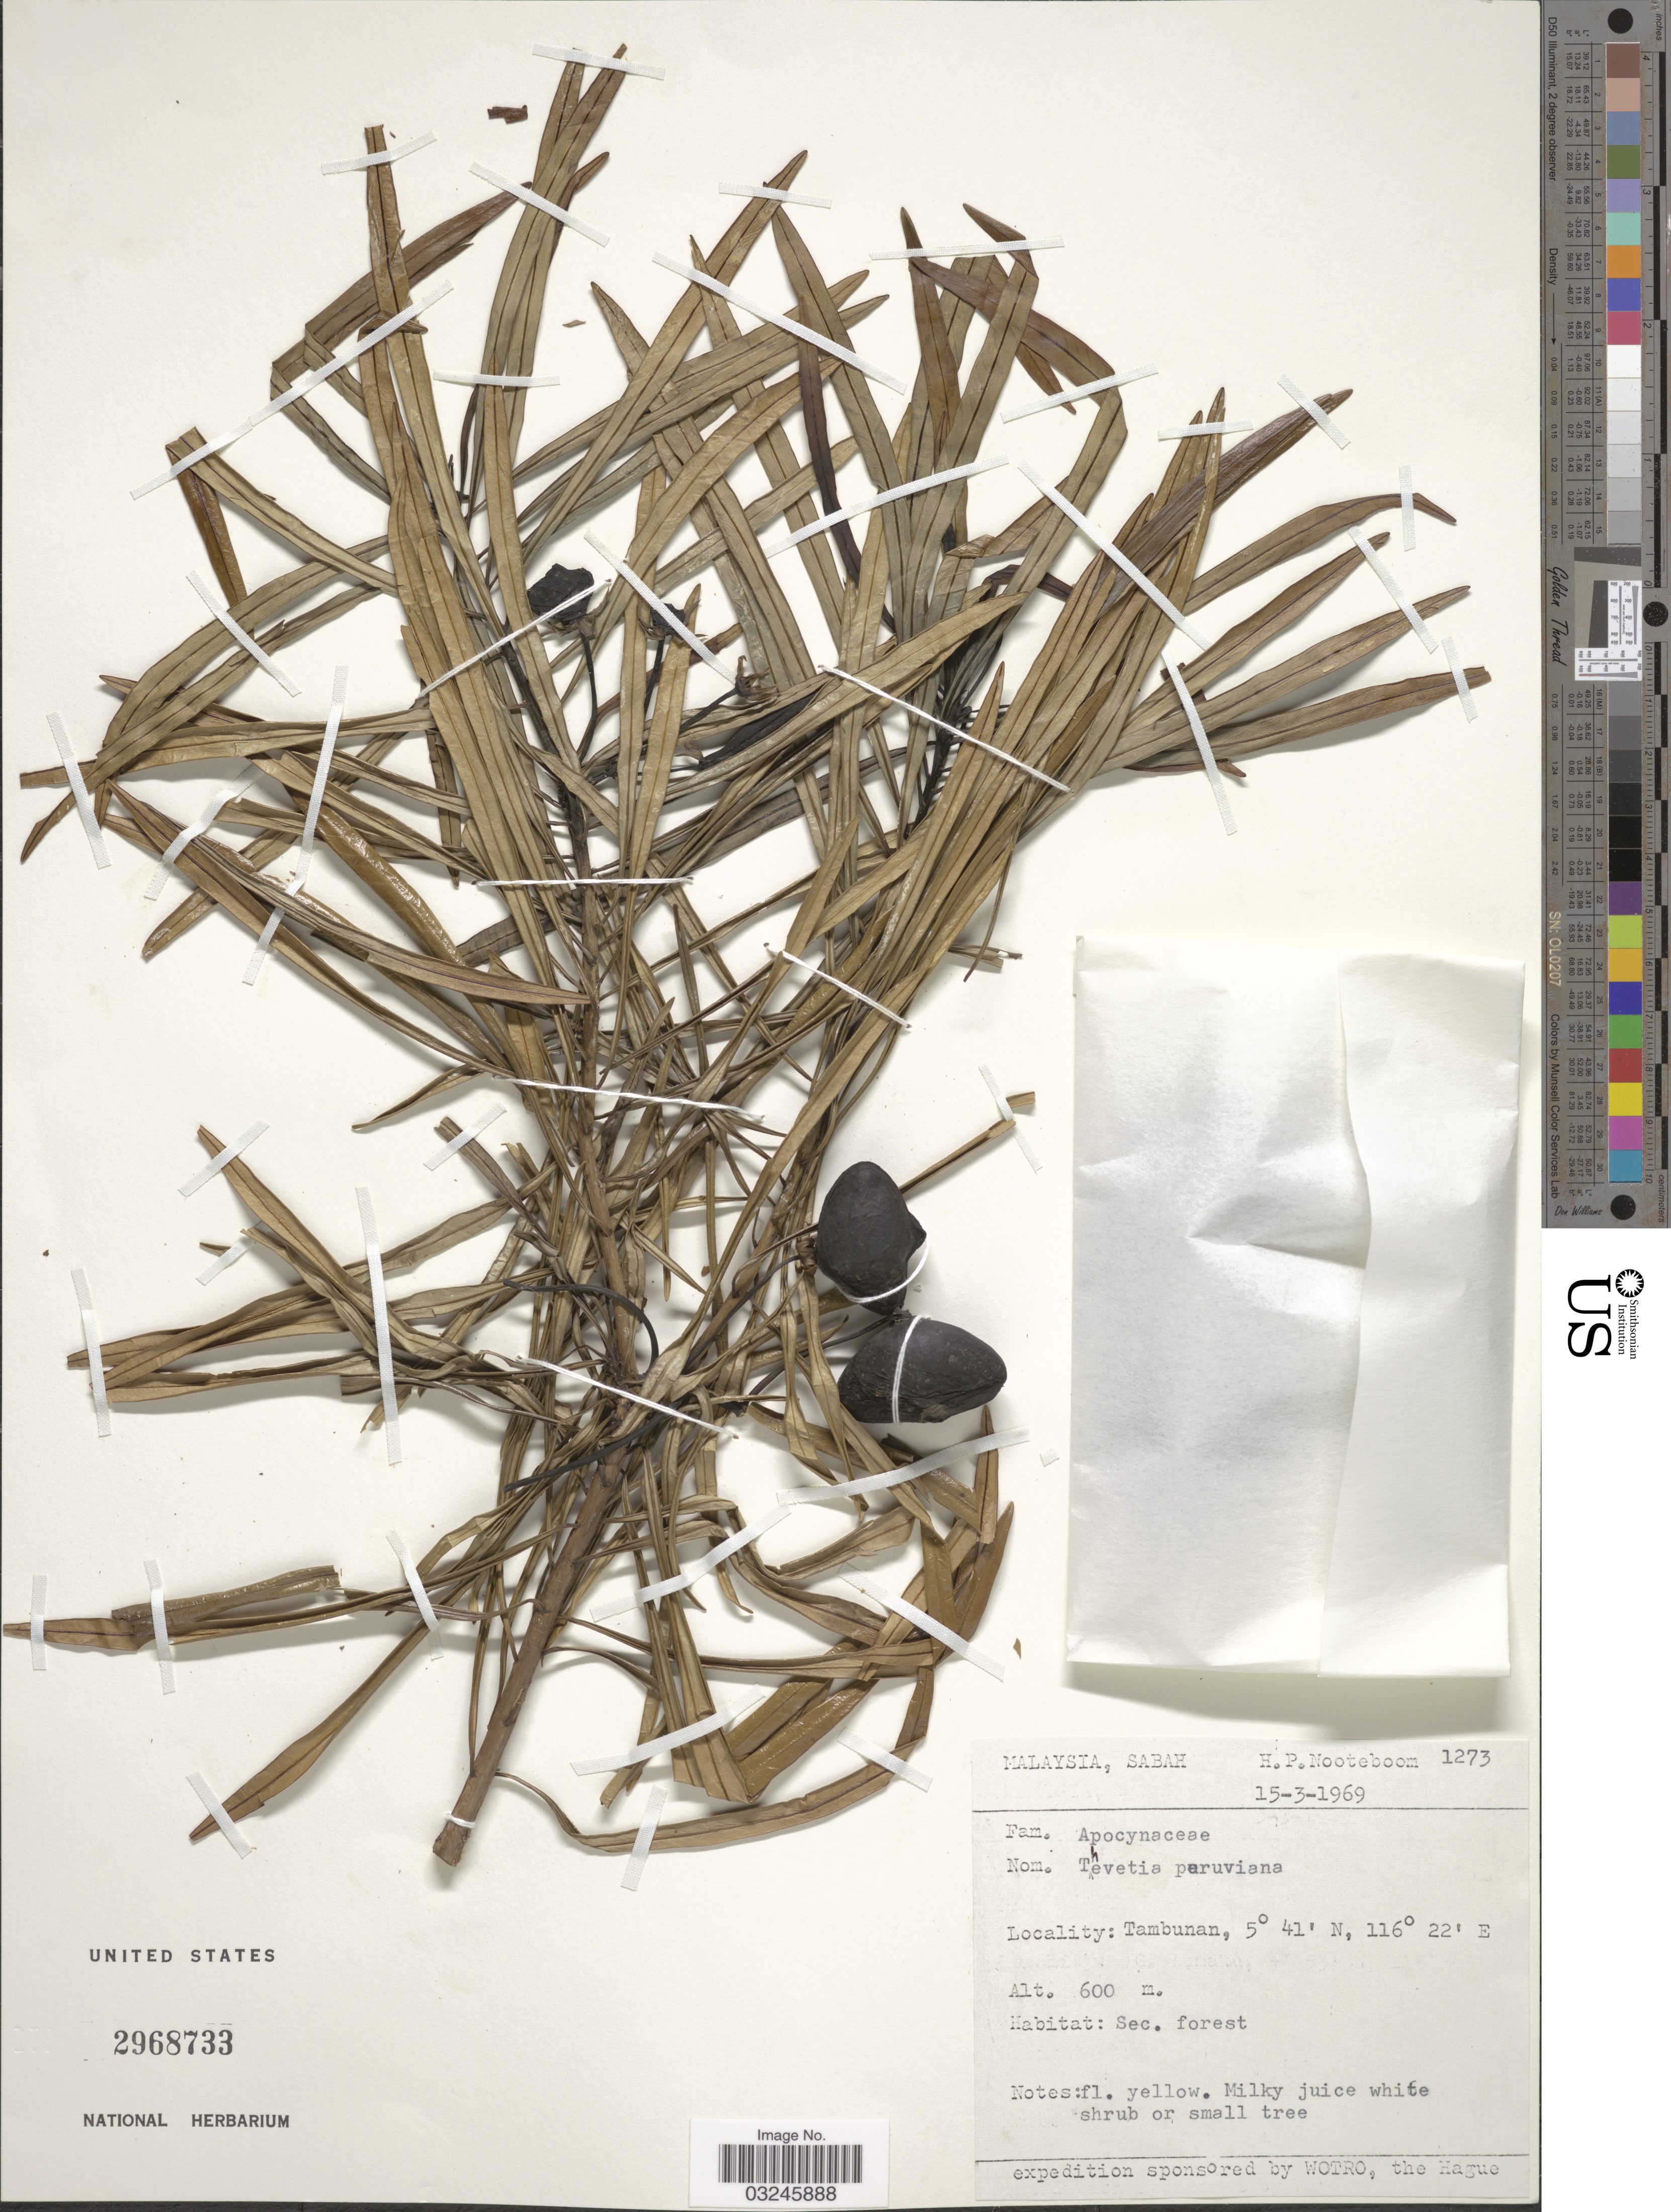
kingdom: Plantae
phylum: Tracheophyta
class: Magnoliopsida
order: Gentianales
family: Apocynaceae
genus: Thevetia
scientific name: Thevetia neriifolia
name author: Juss. ex Steud.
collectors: H. P. Nooteboom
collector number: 1273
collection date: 1969-03-15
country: Malaysia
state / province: Sabah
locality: Tambunan.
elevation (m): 600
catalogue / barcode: US 2968733